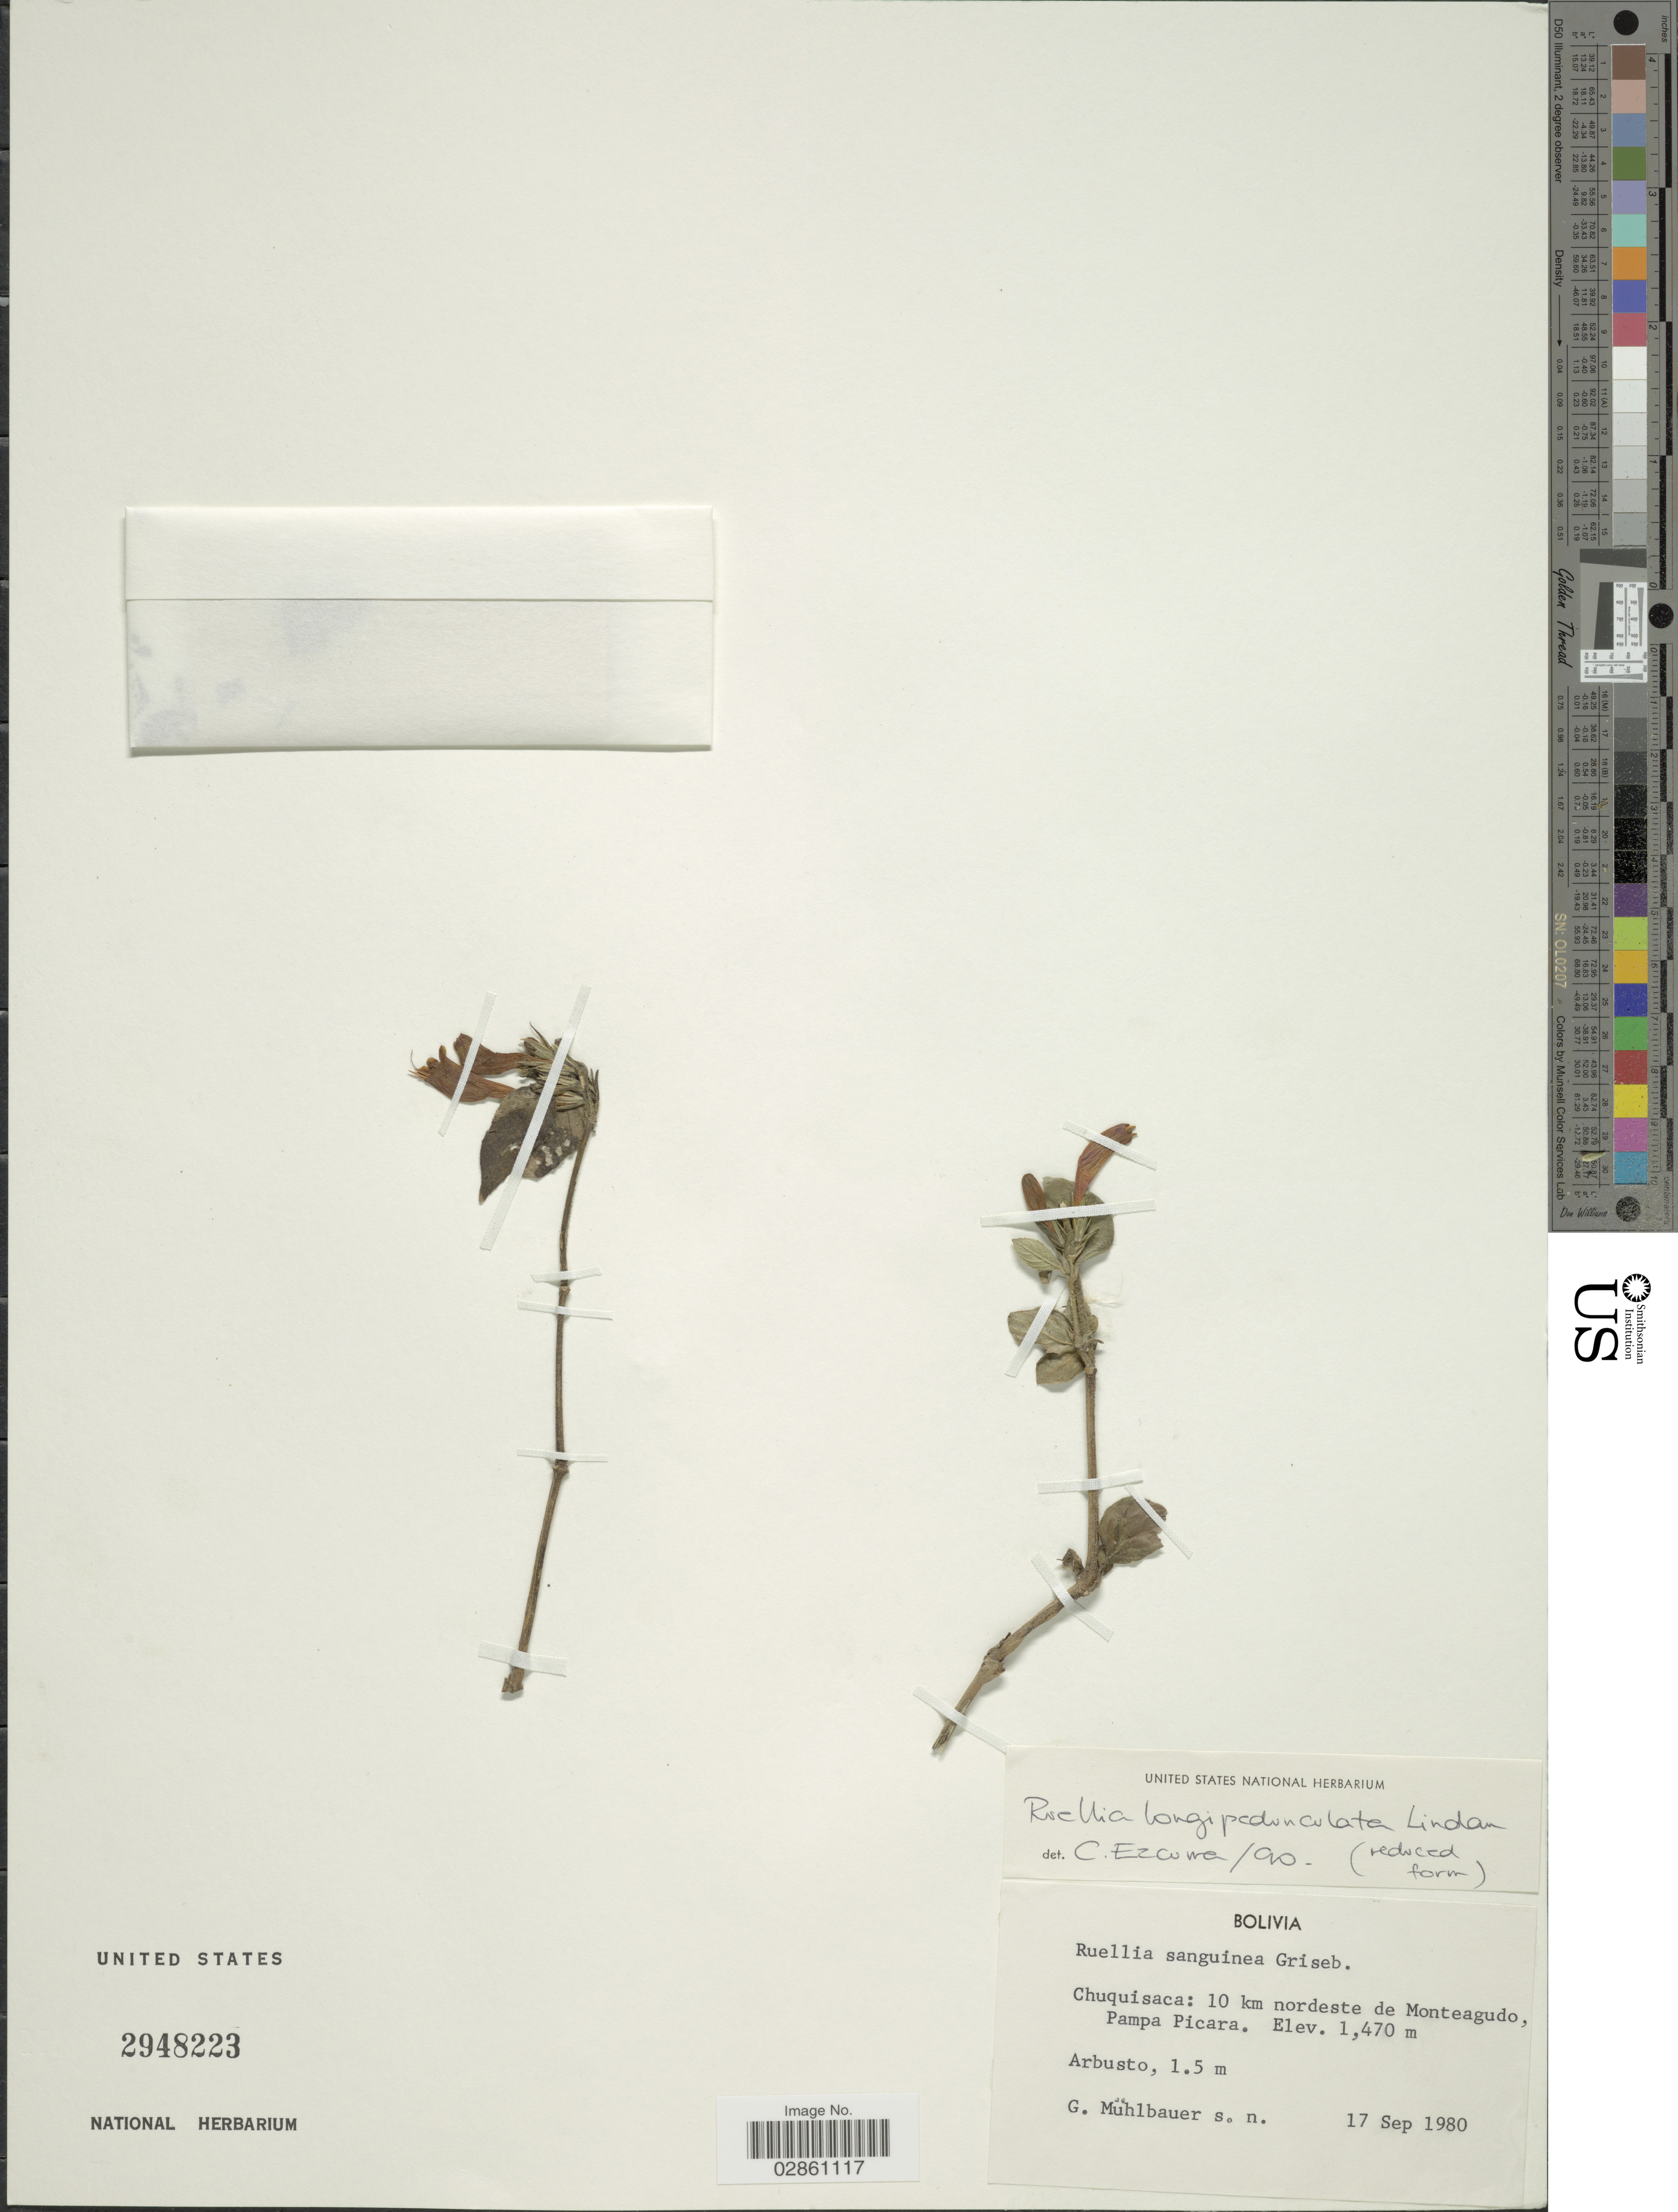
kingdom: Plantae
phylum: Tracheophyta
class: Magnoliopsida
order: Lamiales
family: Acanthaceae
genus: Ruellia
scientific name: Ruellia longipedunculata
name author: Lindau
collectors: G. Muhlbauer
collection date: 1980-09-17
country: Bolivia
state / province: Chuquisaca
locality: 10 km nordeste de Monteagudo, Pampa Picara.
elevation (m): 1470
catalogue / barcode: US 2948223